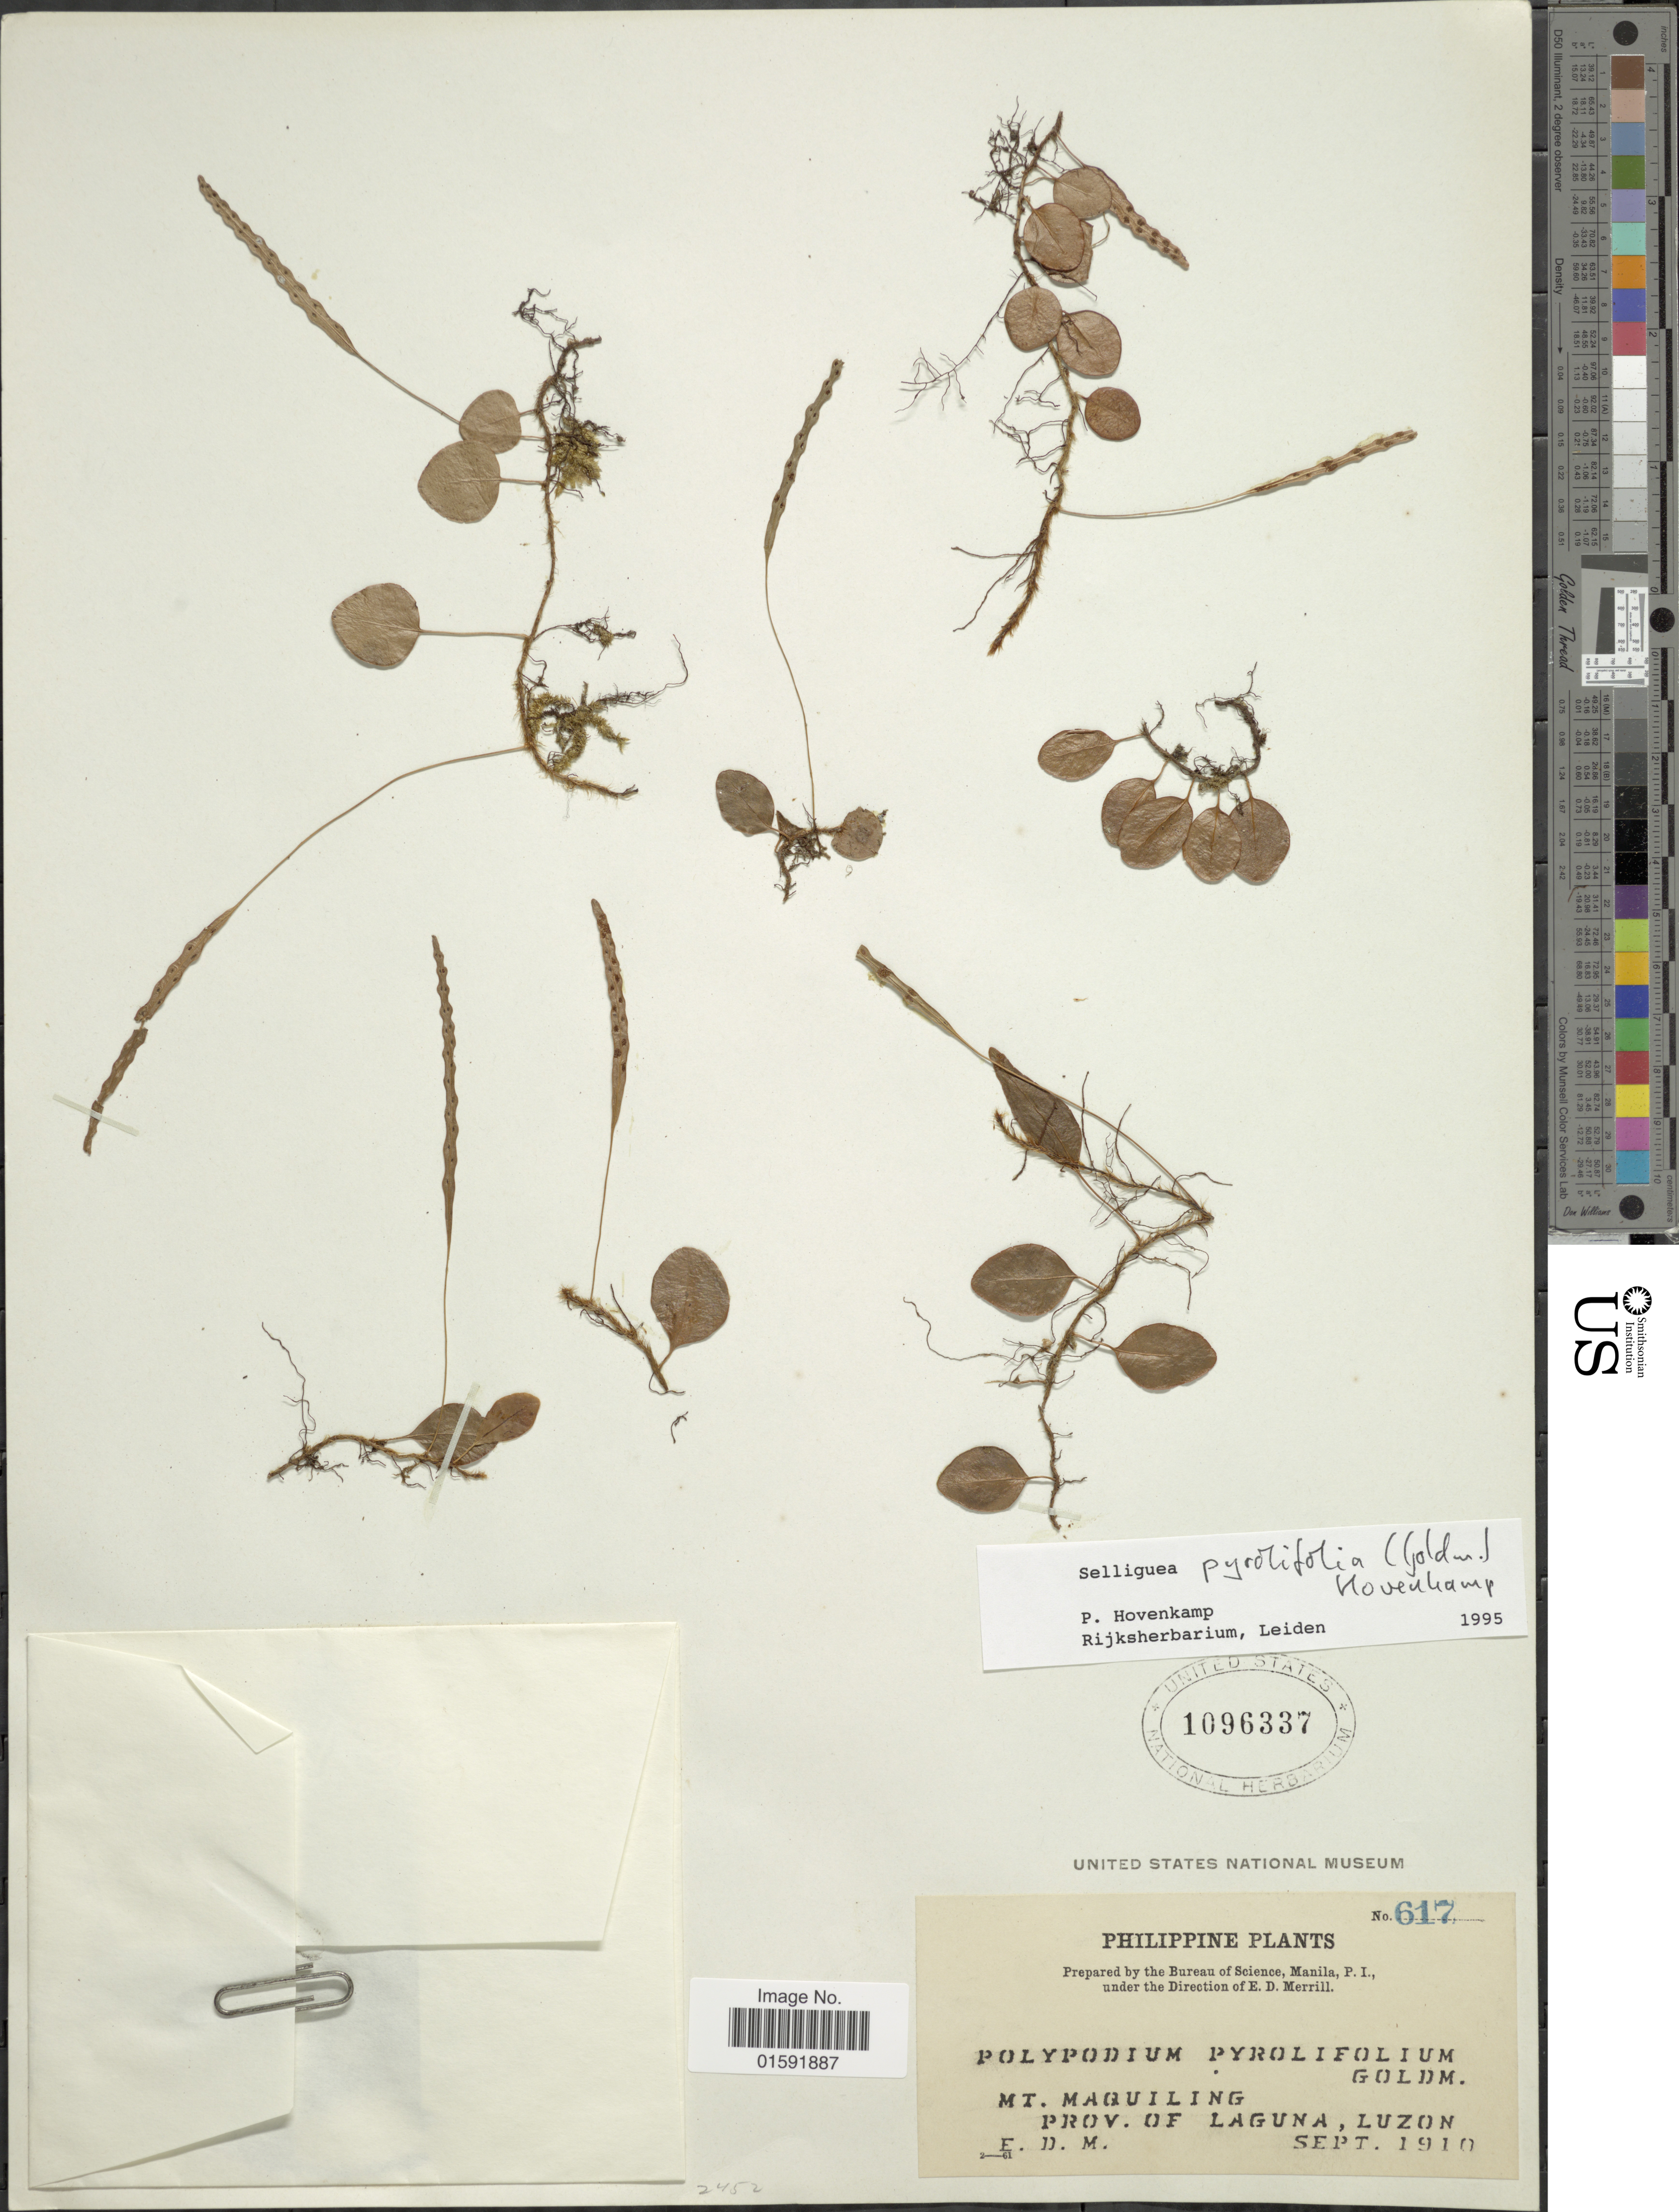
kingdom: Plantae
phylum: Tracheophyta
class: Polypodiopsida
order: Polypodiales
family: Polypodiaceae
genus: Selliguea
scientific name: Selliguea pyrolifolia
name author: (Goldm.) Hovenkamp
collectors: E. D. Merrill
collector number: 617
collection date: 1910-09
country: Philippines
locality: Mt. Maquiling, Prov. of Laguna, Luzon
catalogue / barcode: US 1096337